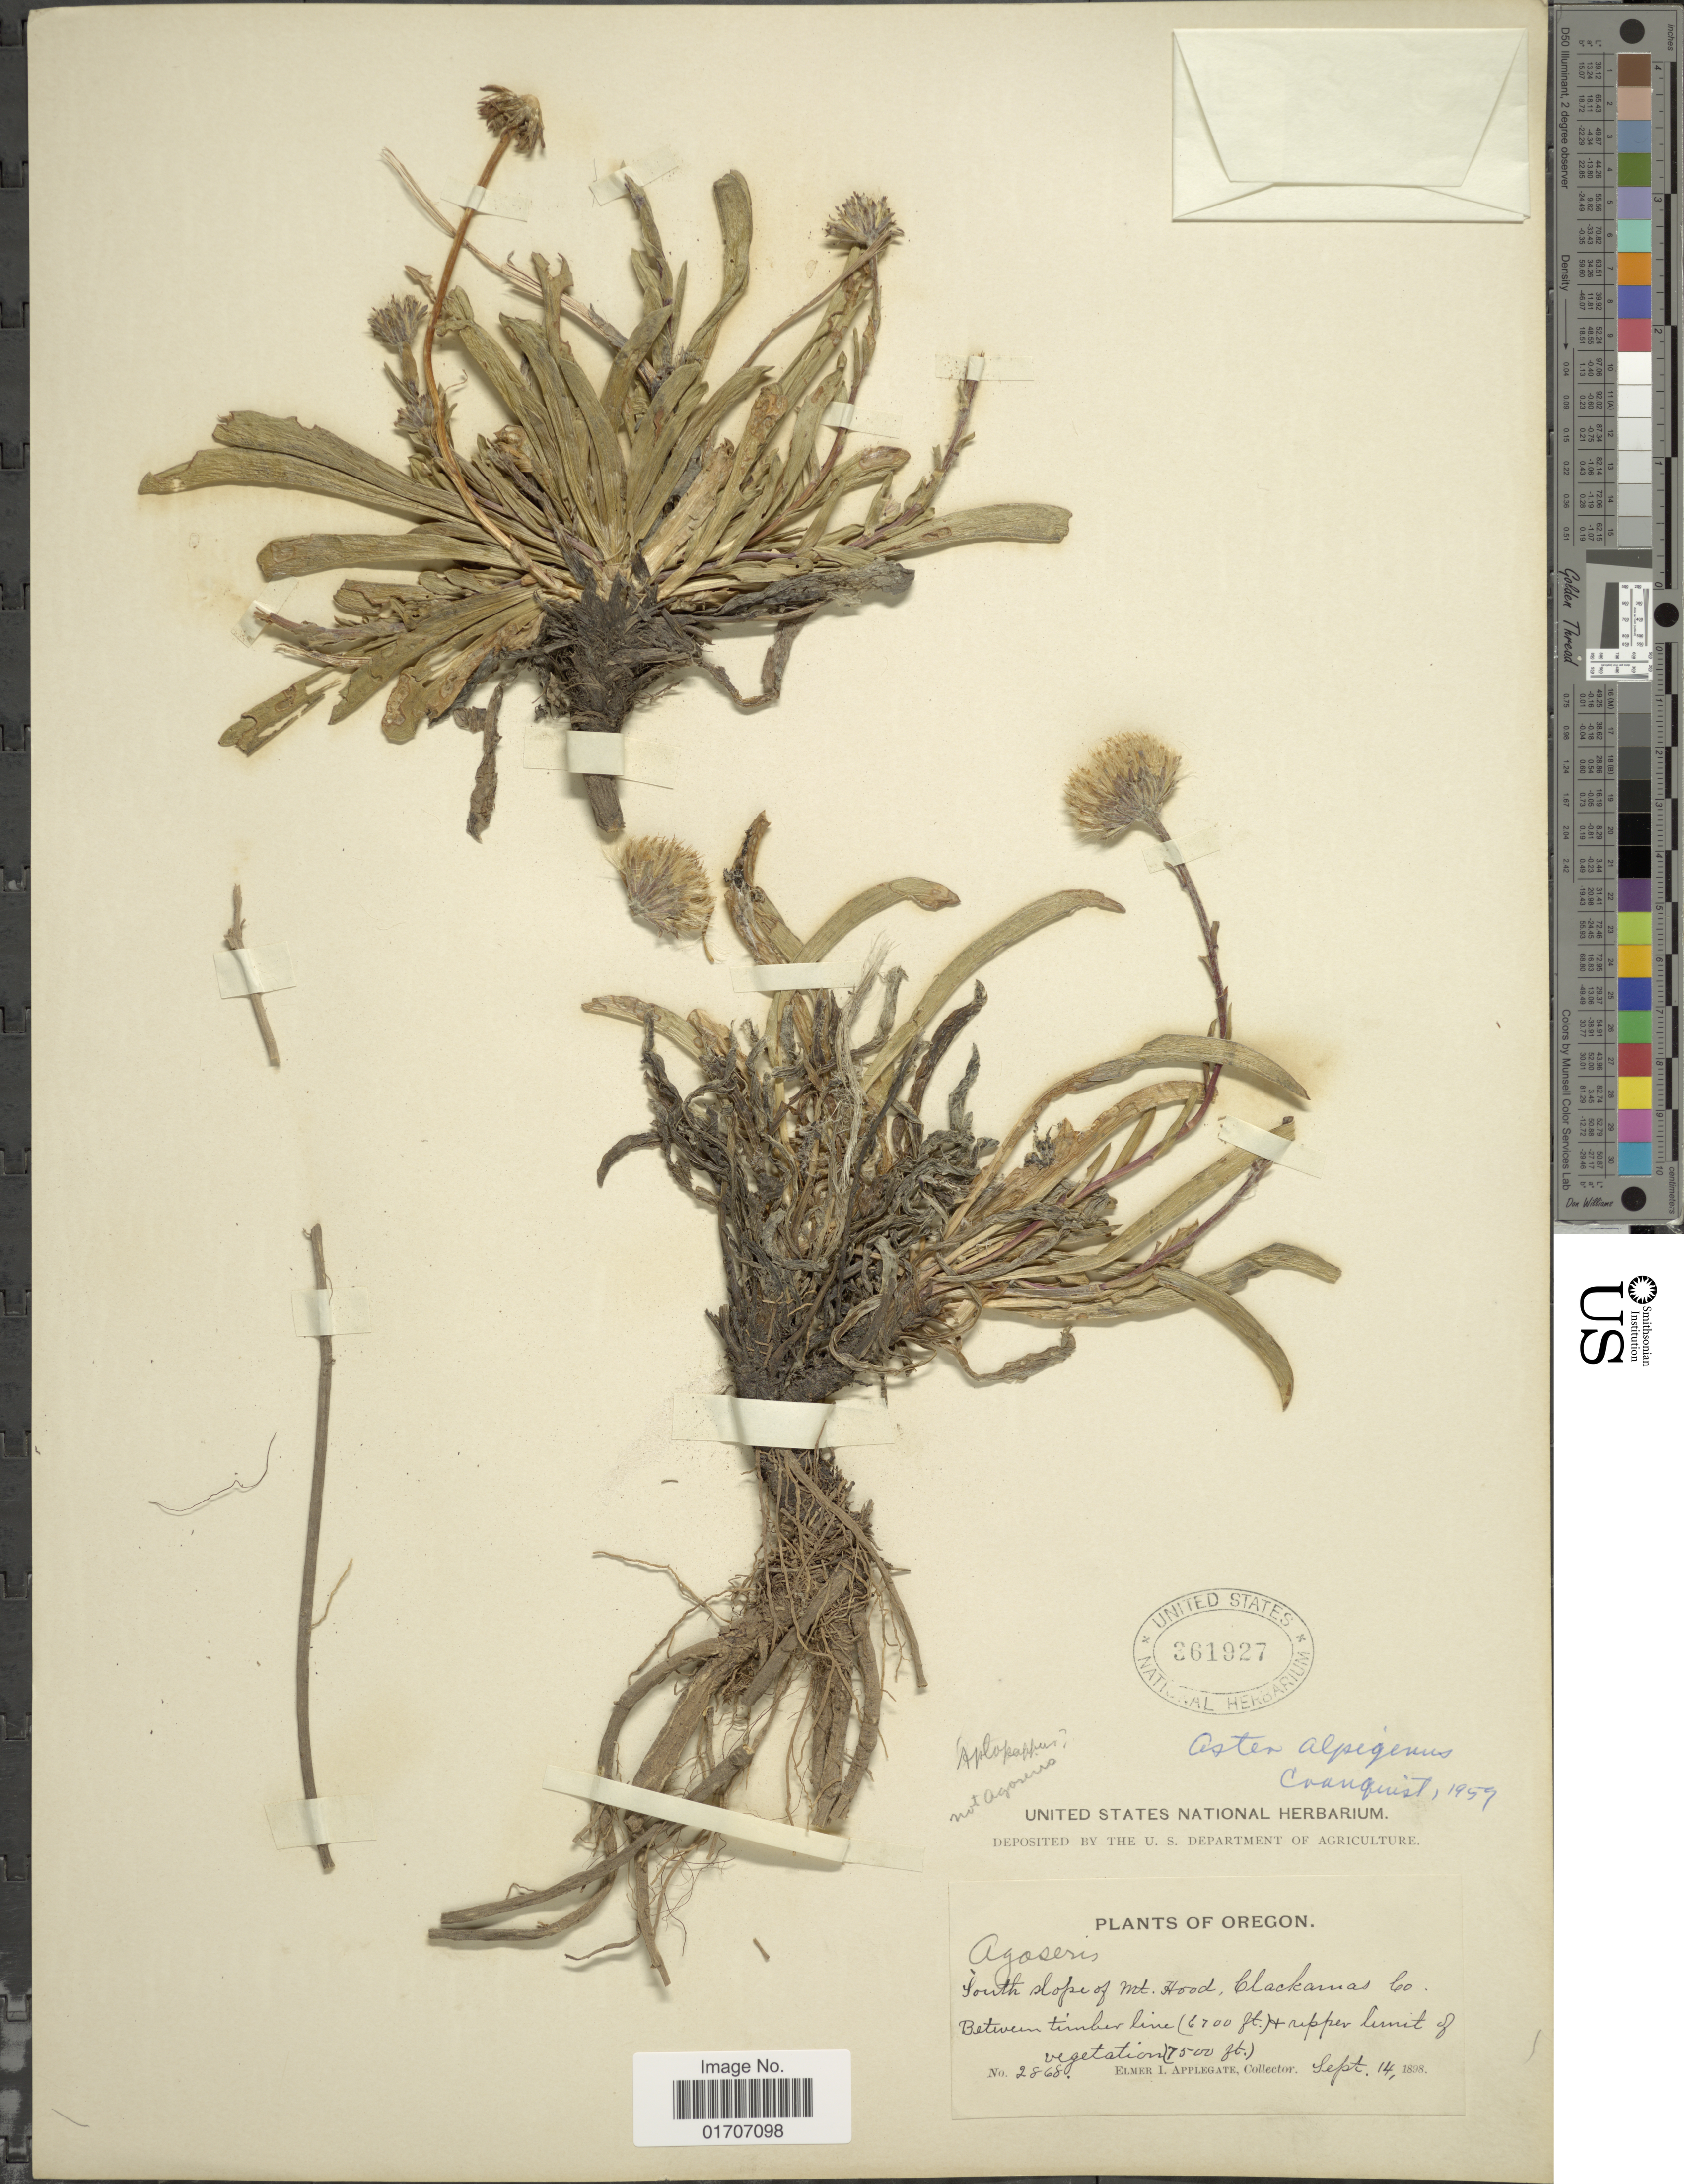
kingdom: Plantae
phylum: Tracheophyta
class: Magnoliopsida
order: Asterales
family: Asteraceae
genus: Oreostemma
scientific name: Oreostemma alpigenum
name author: (Torr. & A. Gray) Greene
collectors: E. I. Applegate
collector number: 2868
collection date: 1898-09-14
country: United States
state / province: Oregon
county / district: Clackamas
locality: South slope of Mt. Hood, Clackamas Co.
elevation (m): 2042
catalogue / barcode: US 361927